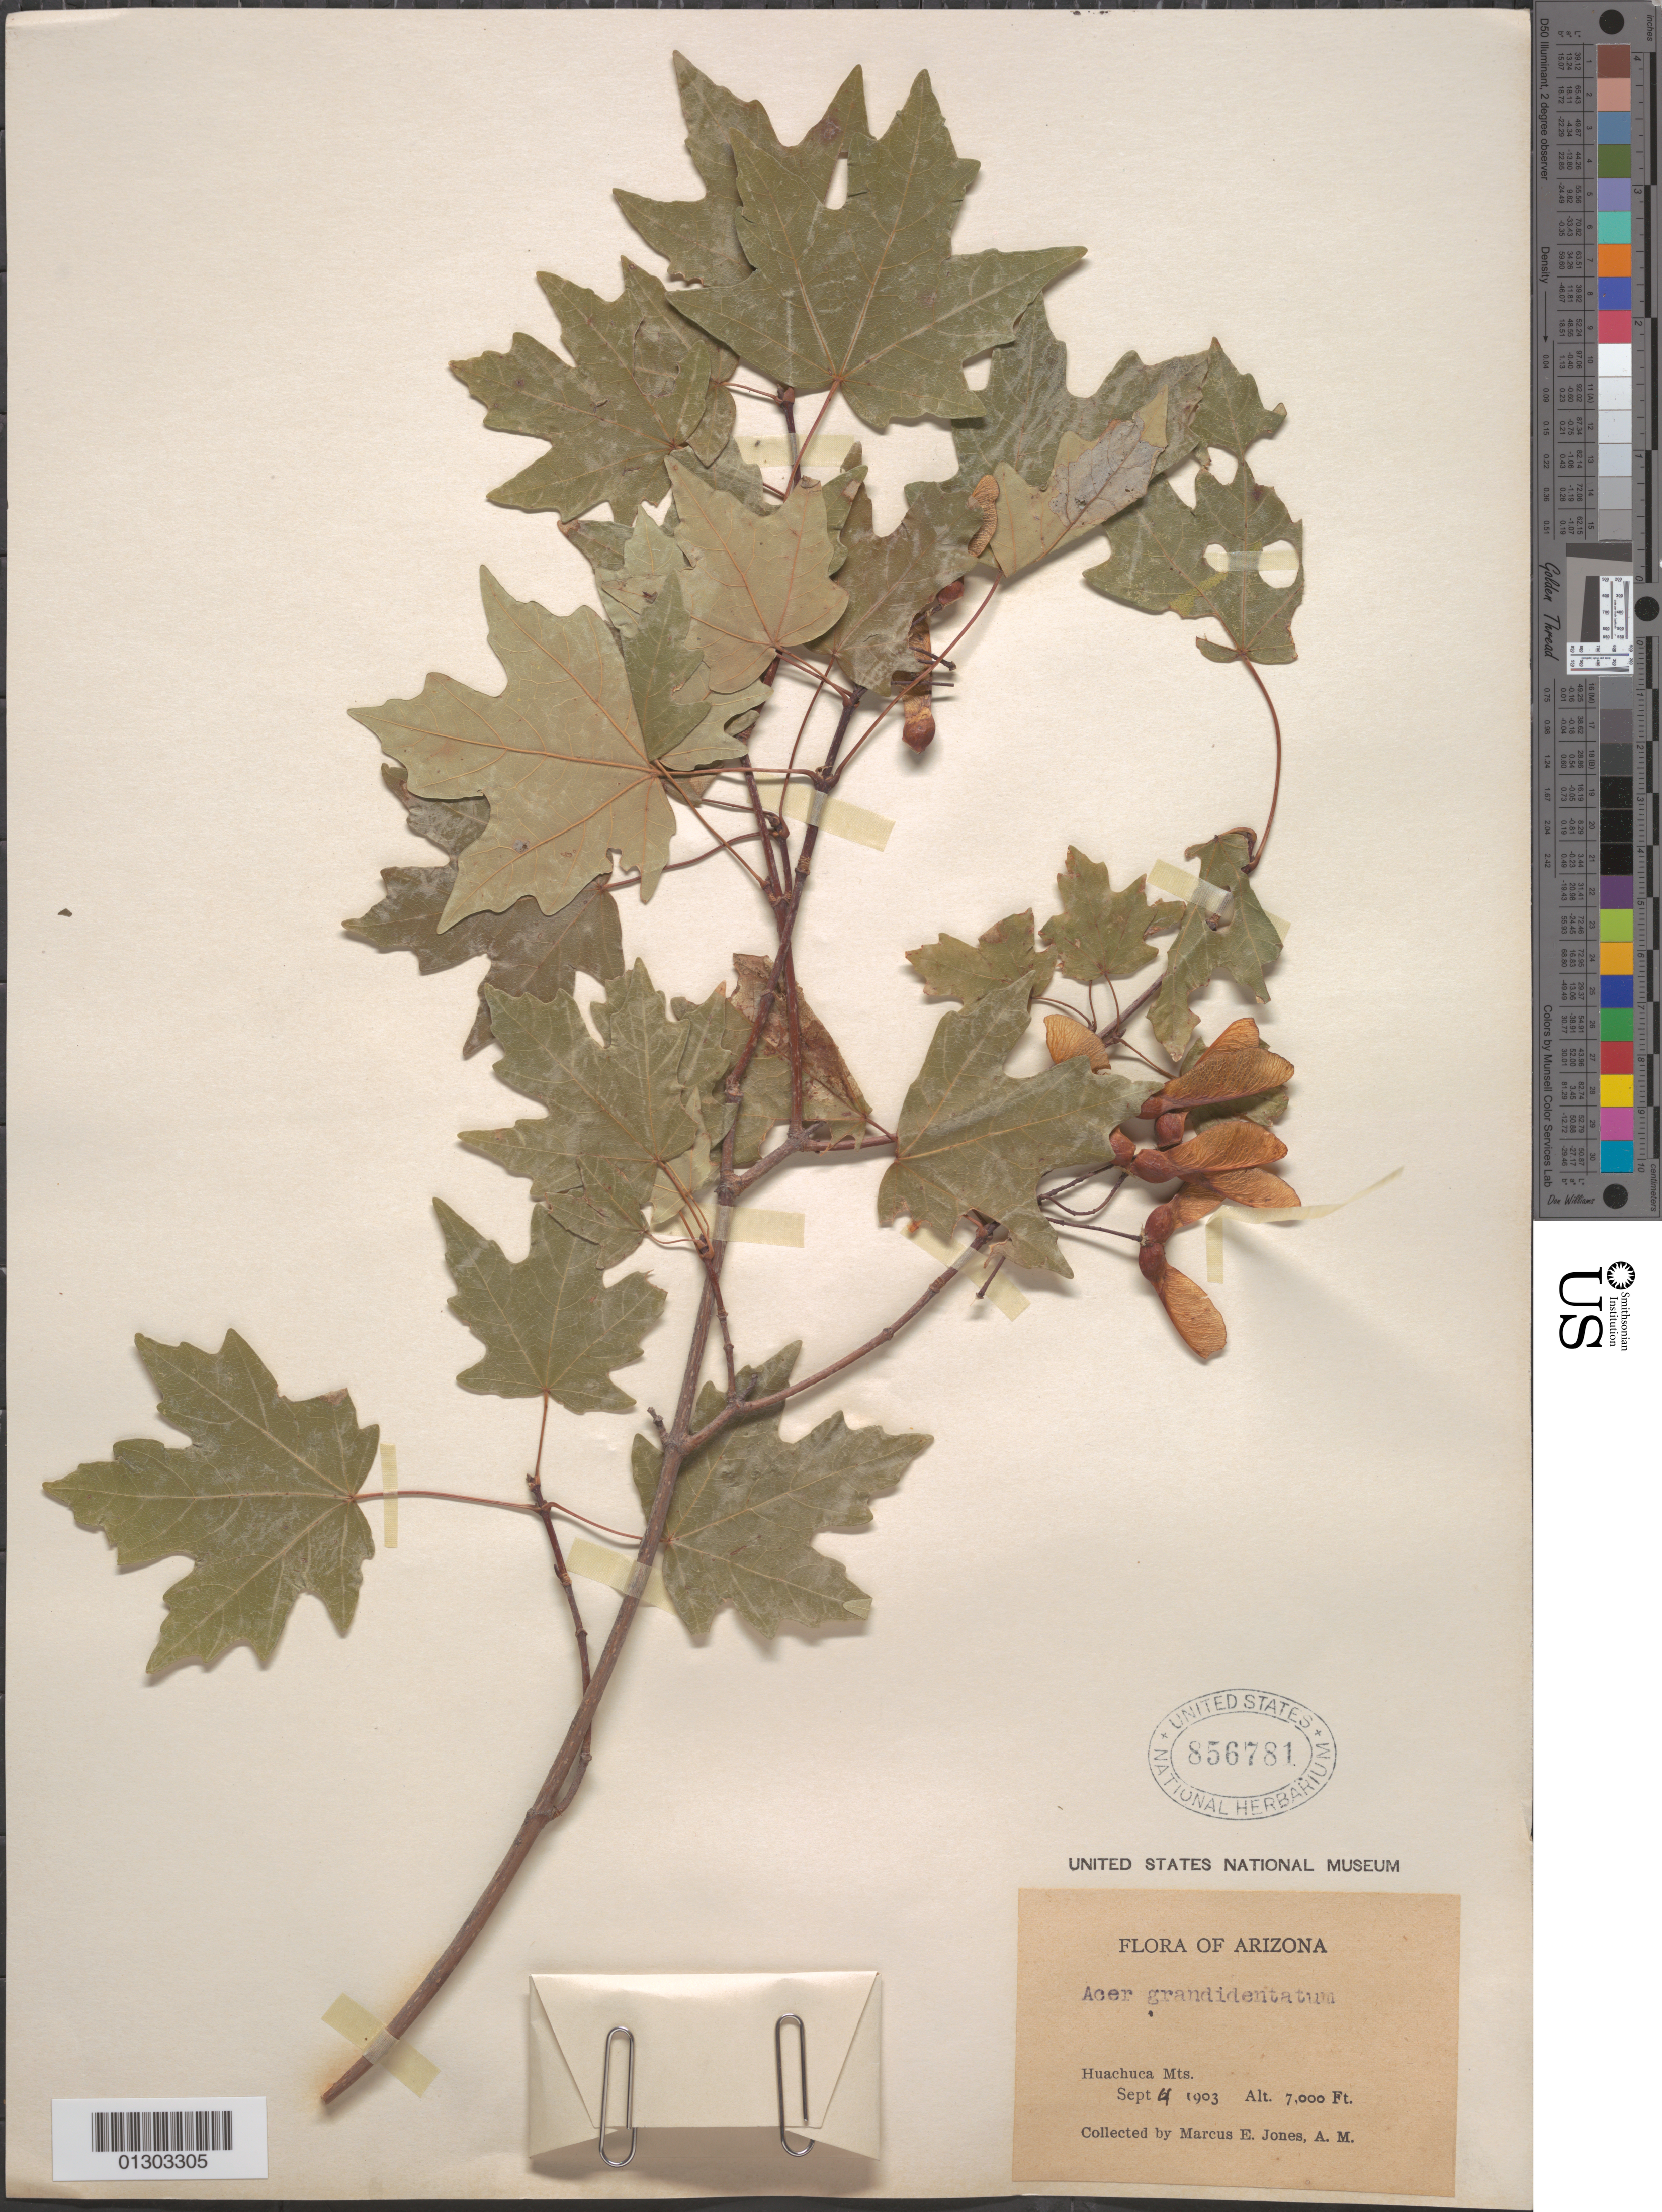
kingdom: Plantae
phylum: Tracheophyta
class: Magnoliopsida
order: Sapindales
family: Sapindaceae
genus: Acer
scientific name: Acer grandidentatum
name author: Nutt.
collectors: M. E. Jones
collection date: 1903-09-04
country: United States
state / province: Arizona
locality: Huachuca Mts.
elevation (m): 2134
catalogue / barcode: US 856781